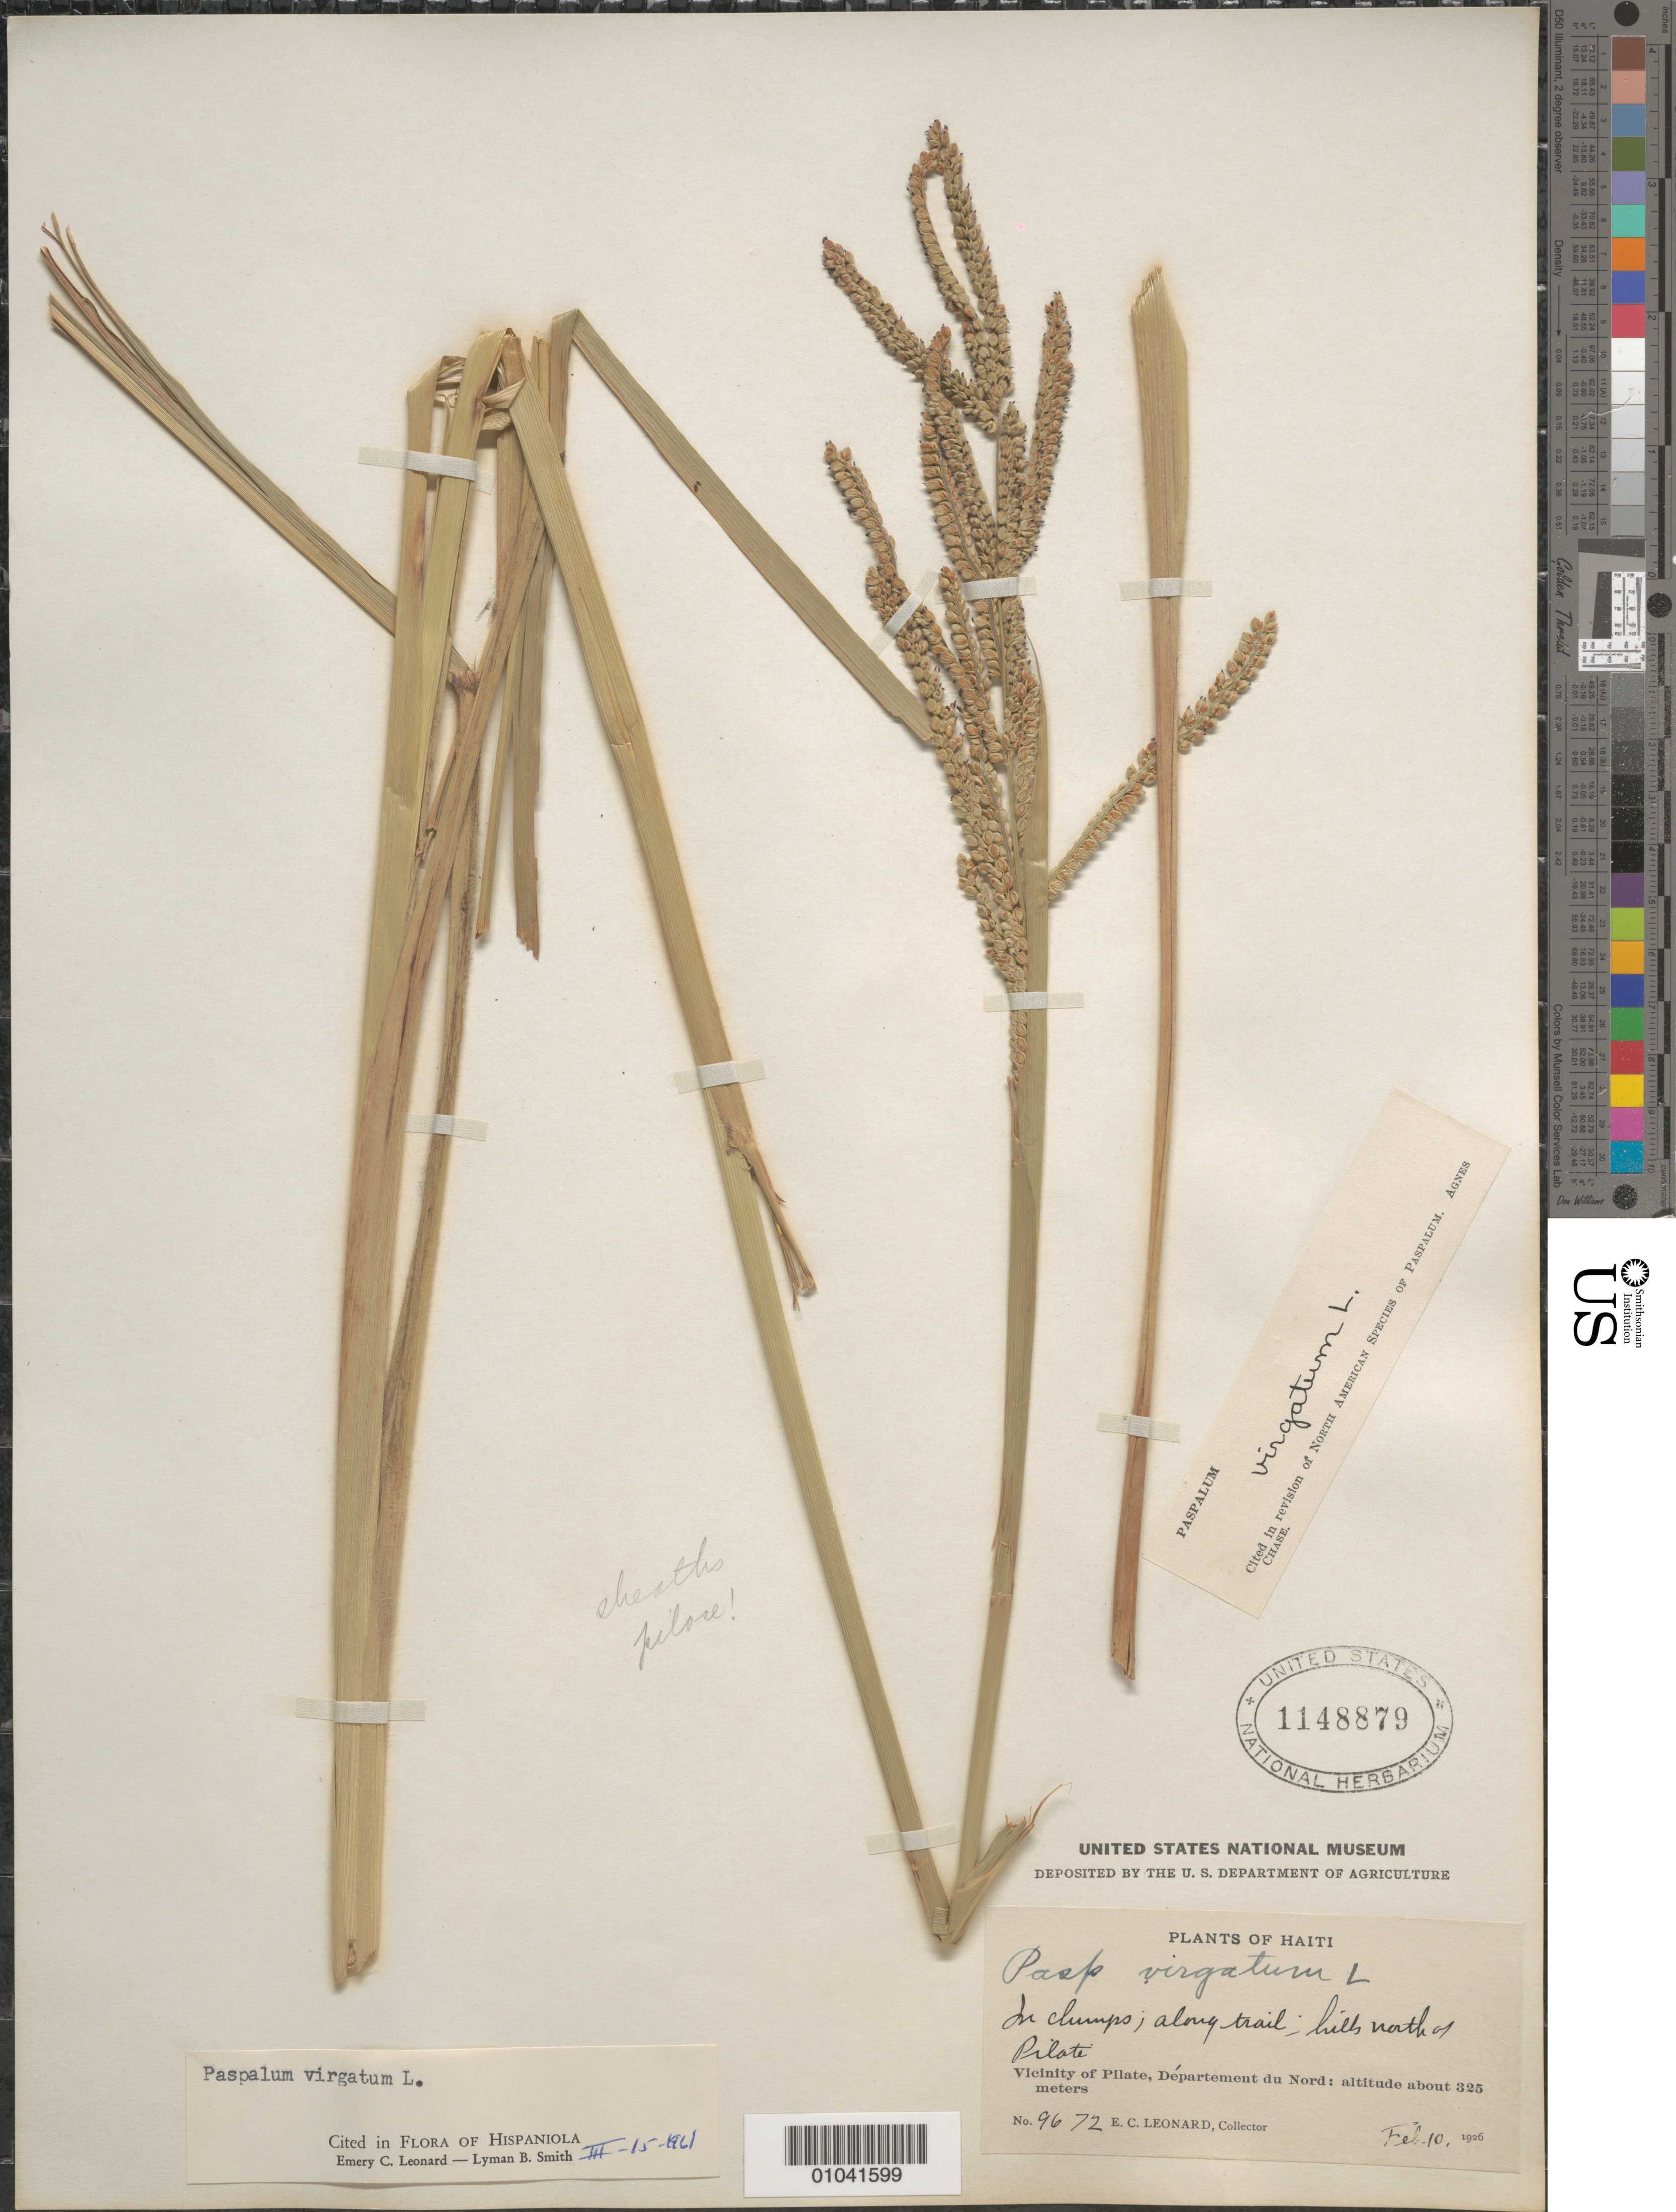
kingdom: Plantae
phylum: Tracheophyta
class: Liliopsida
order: Poales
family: Poaceae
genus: Paspalum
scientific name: Paspalum virgatum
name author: L.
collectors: E. C. Leonard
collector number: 9672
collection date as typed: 10 Feb 1926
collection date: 1926-02-10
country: Haiti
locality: Hills N of Pilate, Departement du Nord.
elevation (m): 325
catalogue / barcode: US 1148879